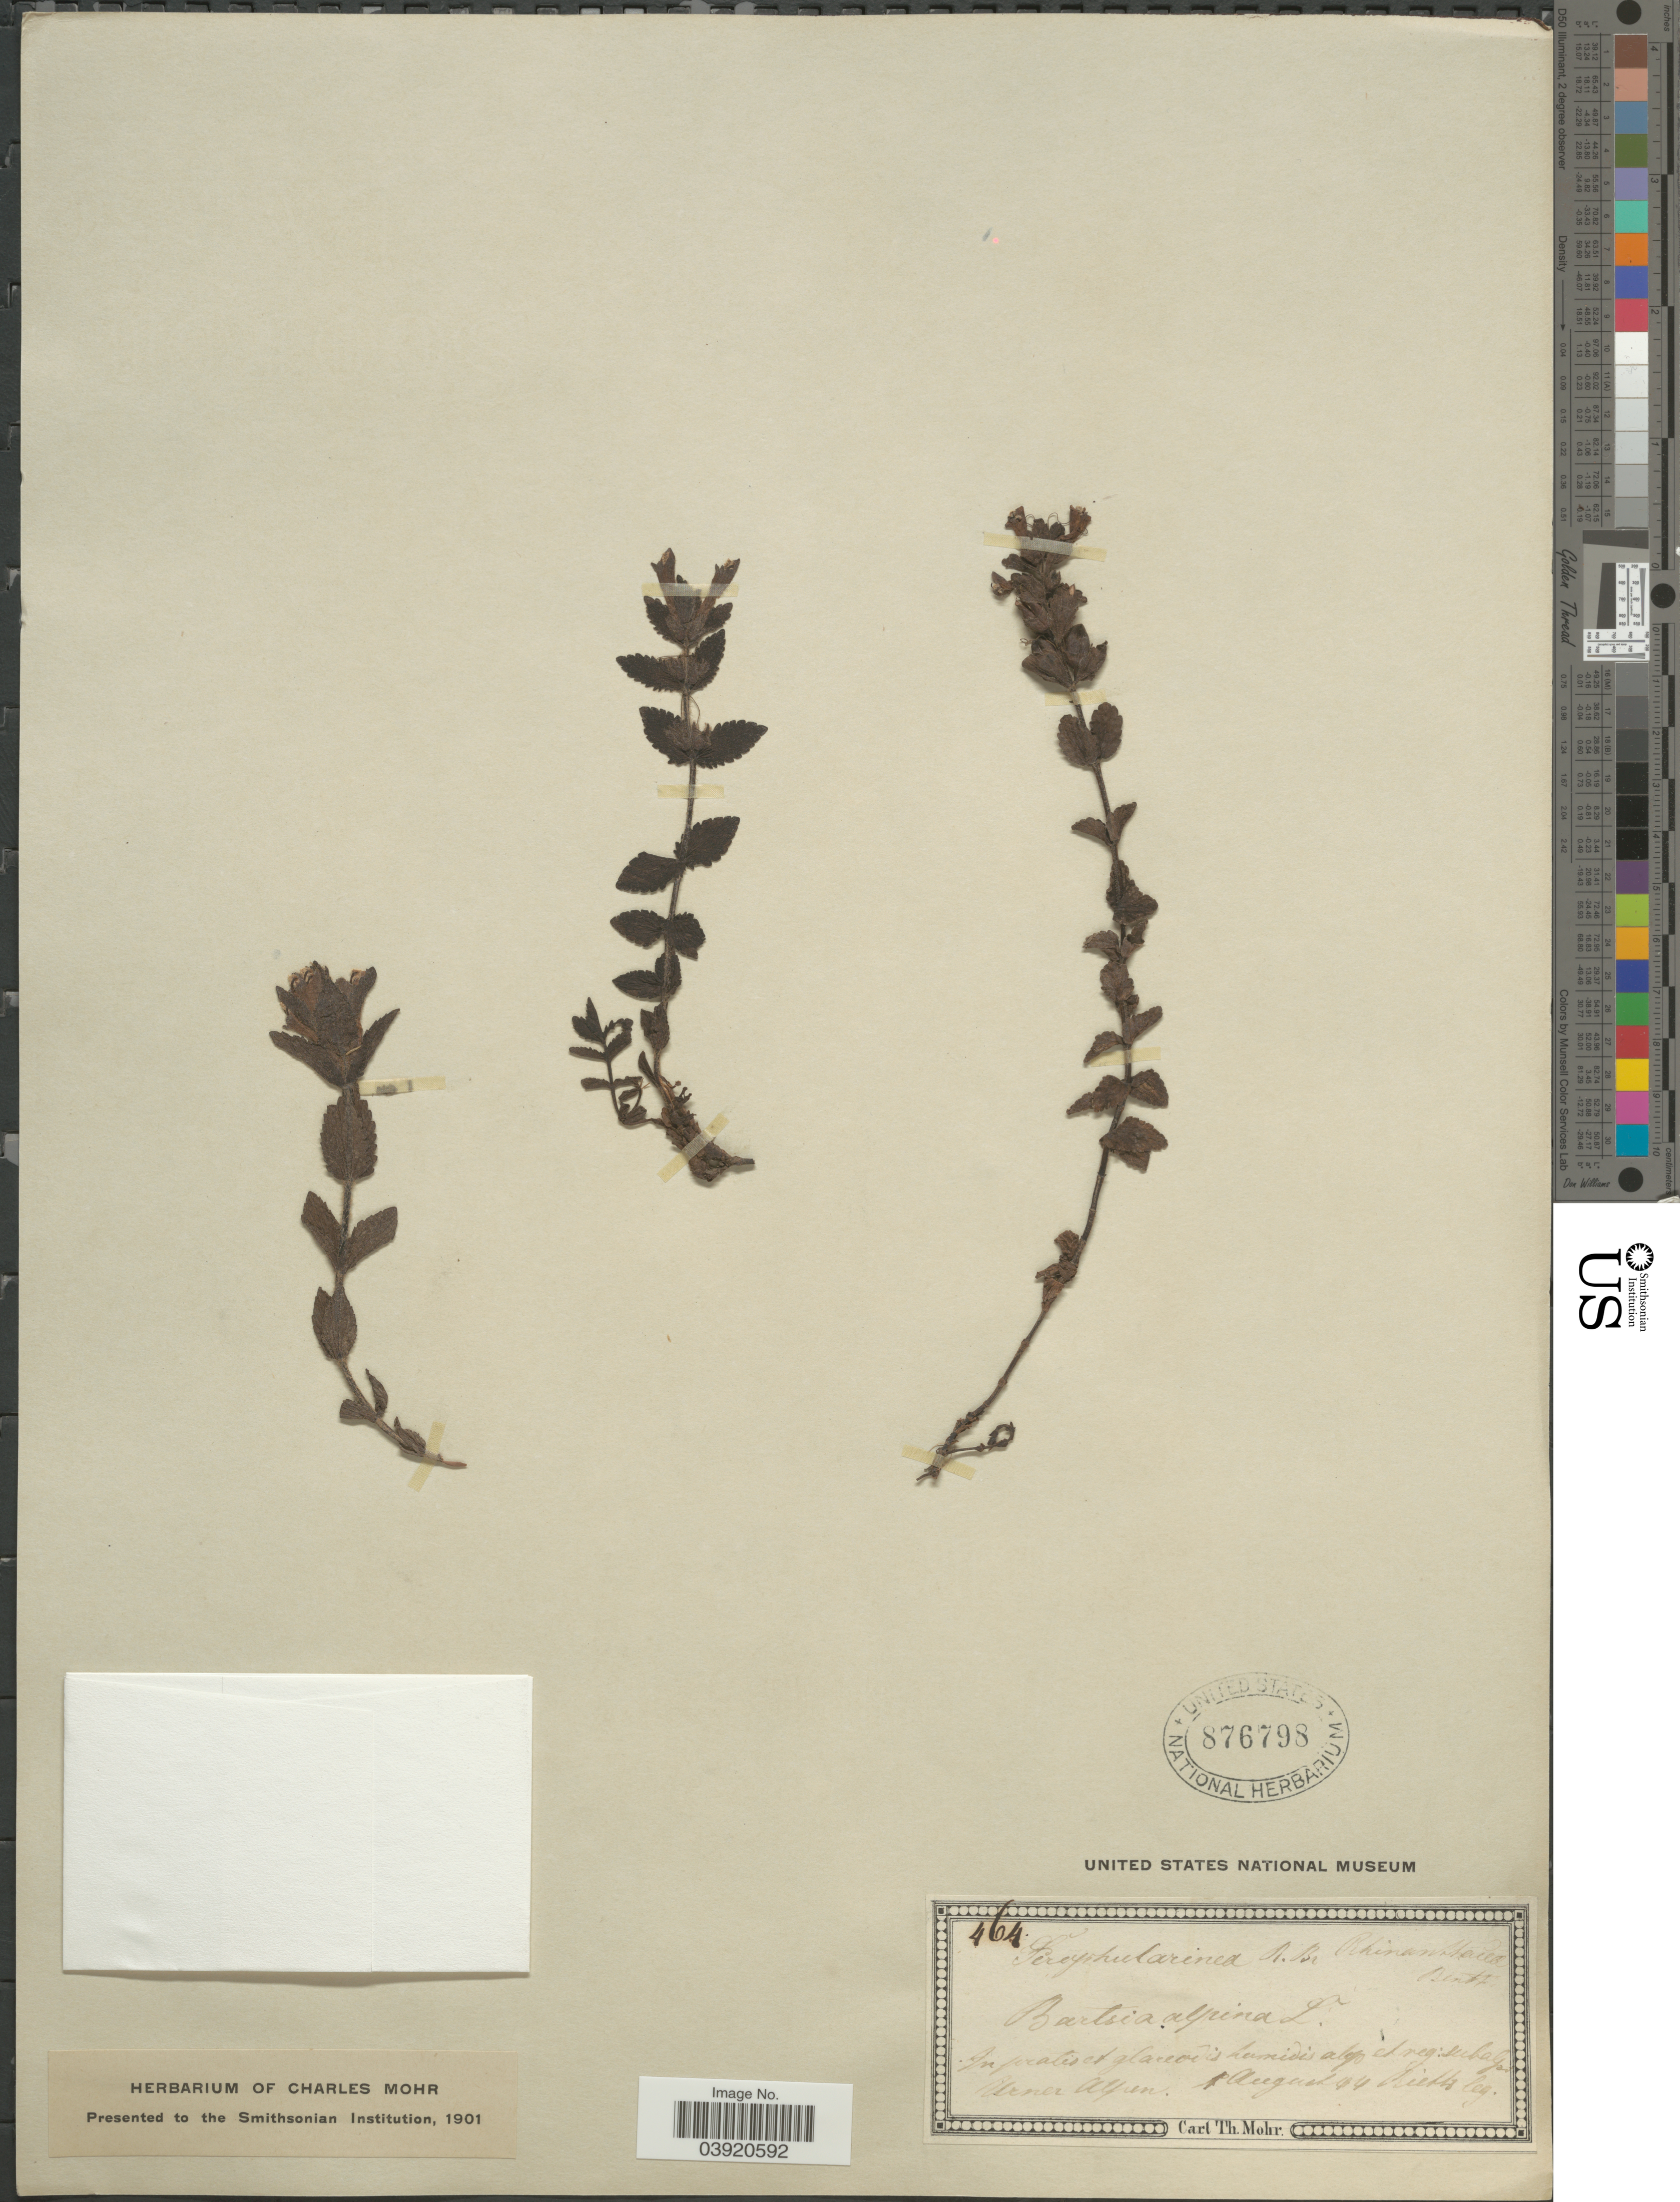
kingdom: Plantae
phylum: Tracheophyta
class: Magnoliopsida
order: Lamiales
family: Orobanchaceae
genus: Bartsia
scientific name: Bartsia alpina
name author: L.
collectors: -. Rieth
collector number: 464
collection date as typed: Transcribed d/m/y: 1/8/44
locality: In pratis et glareois humidis alp et reg: subalpis Urner Alpen. [interpreted]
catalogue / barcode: US 876798